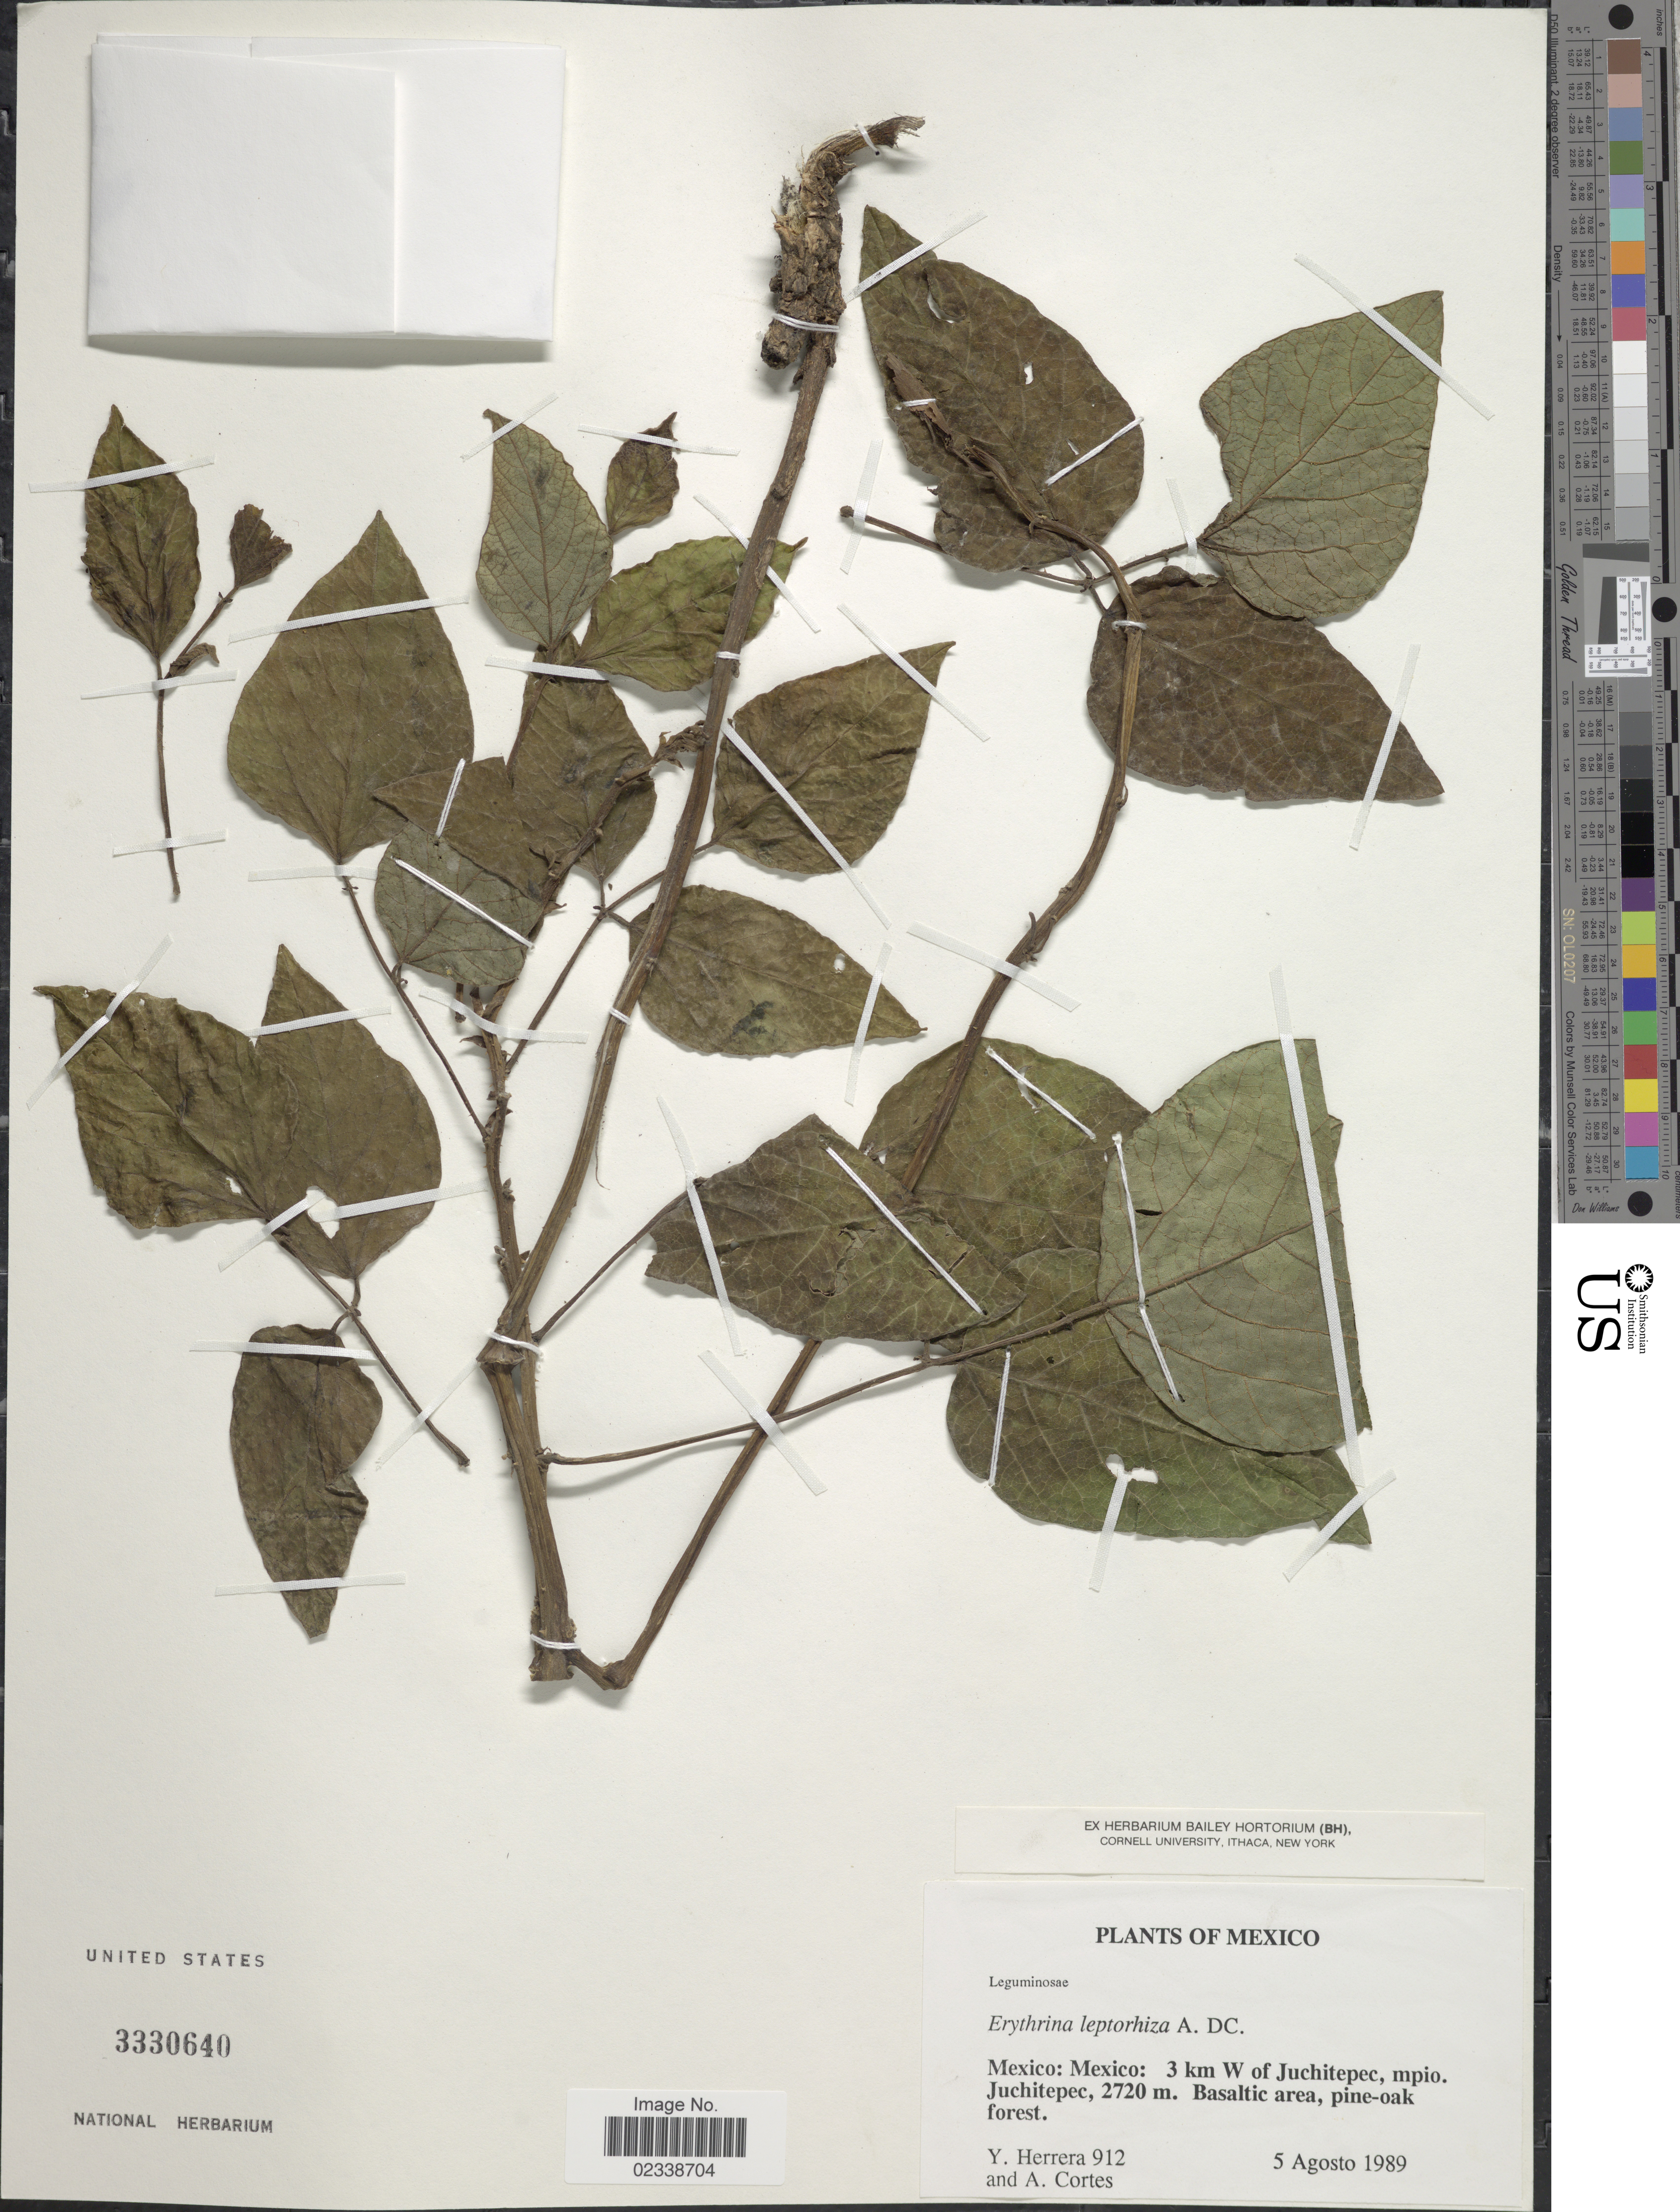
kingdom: Plantae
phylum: Tracheophyta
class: Magnoliopsida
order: Fabales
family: Fabaceae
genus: Erythrina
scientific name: Erythrina leptorhiza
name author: Moc. & Sessé ex DC.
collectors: Y. Herrera Arrieta & A. Cortès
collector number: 912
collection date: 1989-08-05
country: Mexico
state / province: México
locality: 3 km W of Juchitepec, Mpio. Juchitepec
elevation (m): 2720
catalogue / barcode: US 3330640